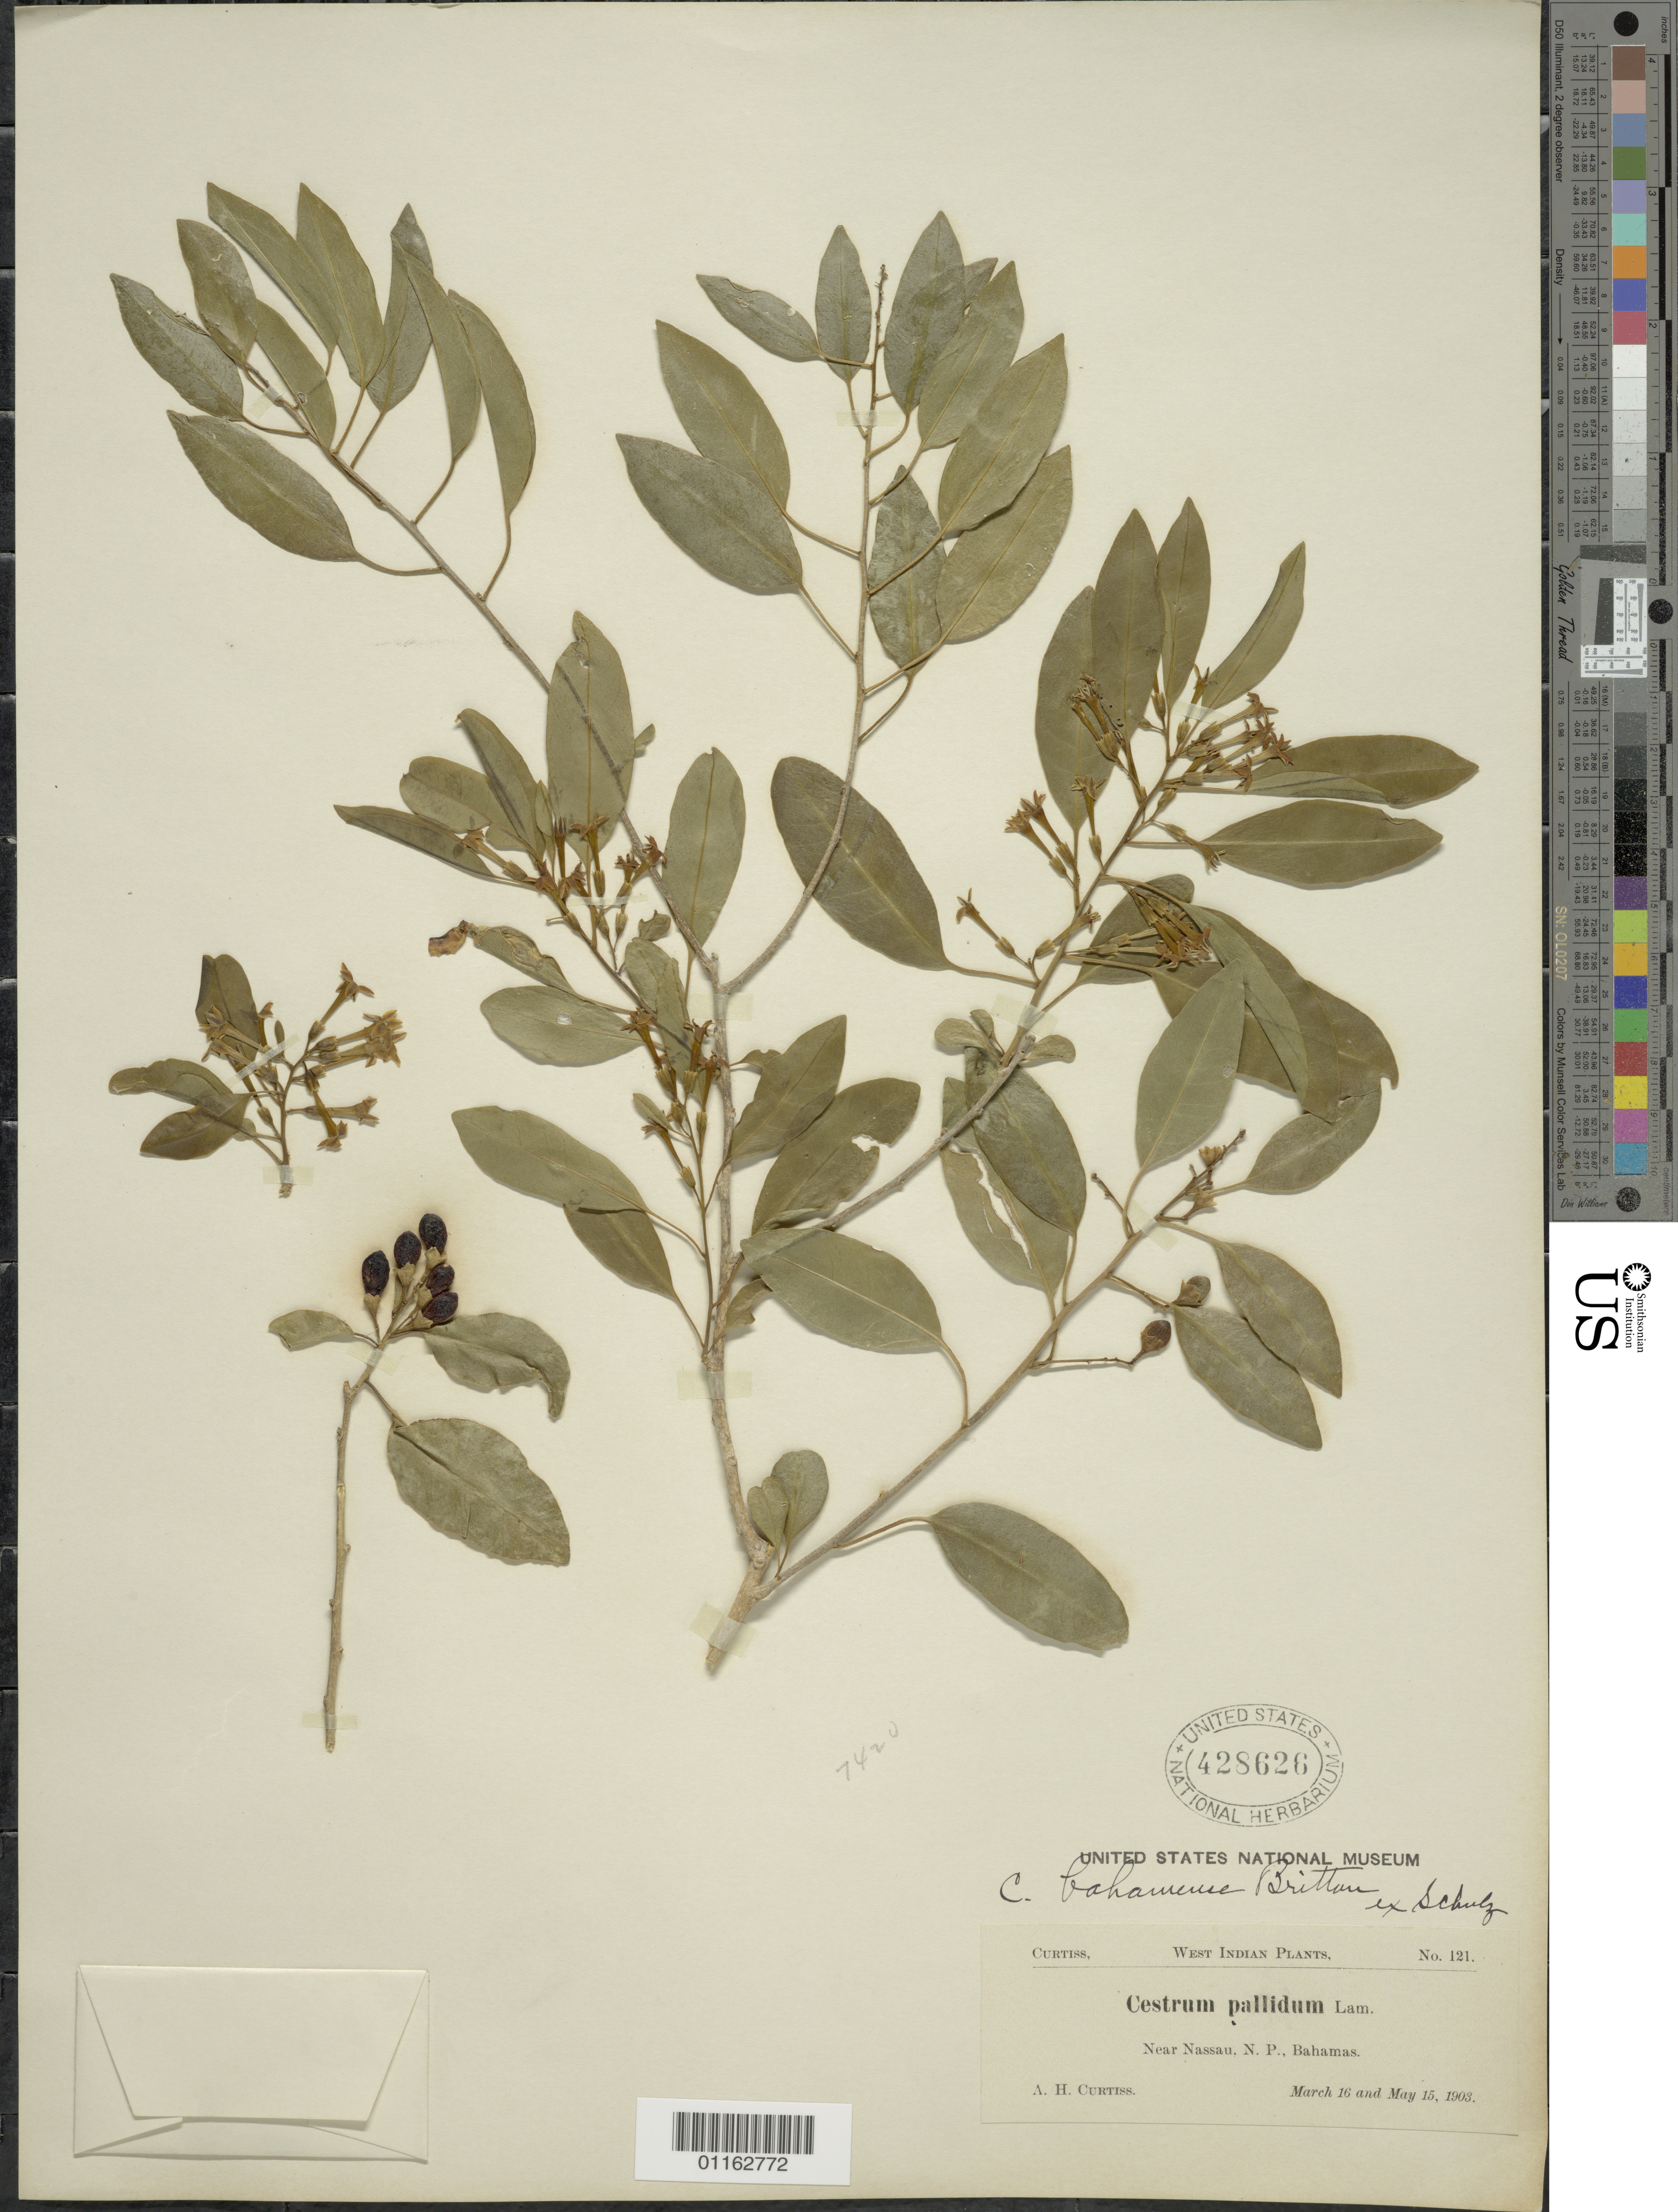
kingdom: Plantae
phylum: Tracheophyta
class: Magnoliopsida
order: Solanales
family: Solanaceae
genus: Cestrum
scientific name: Cestrum bahamense var. bahamense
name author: Britton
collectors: A. H. Curtiss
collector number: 121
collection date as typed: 16 Mar 1903 and 15 May 1903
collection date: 1903-03-16,1903-05-15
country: Bahamas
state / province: New Providence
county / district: Nassau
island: New Providence I.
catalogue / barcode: US 428626